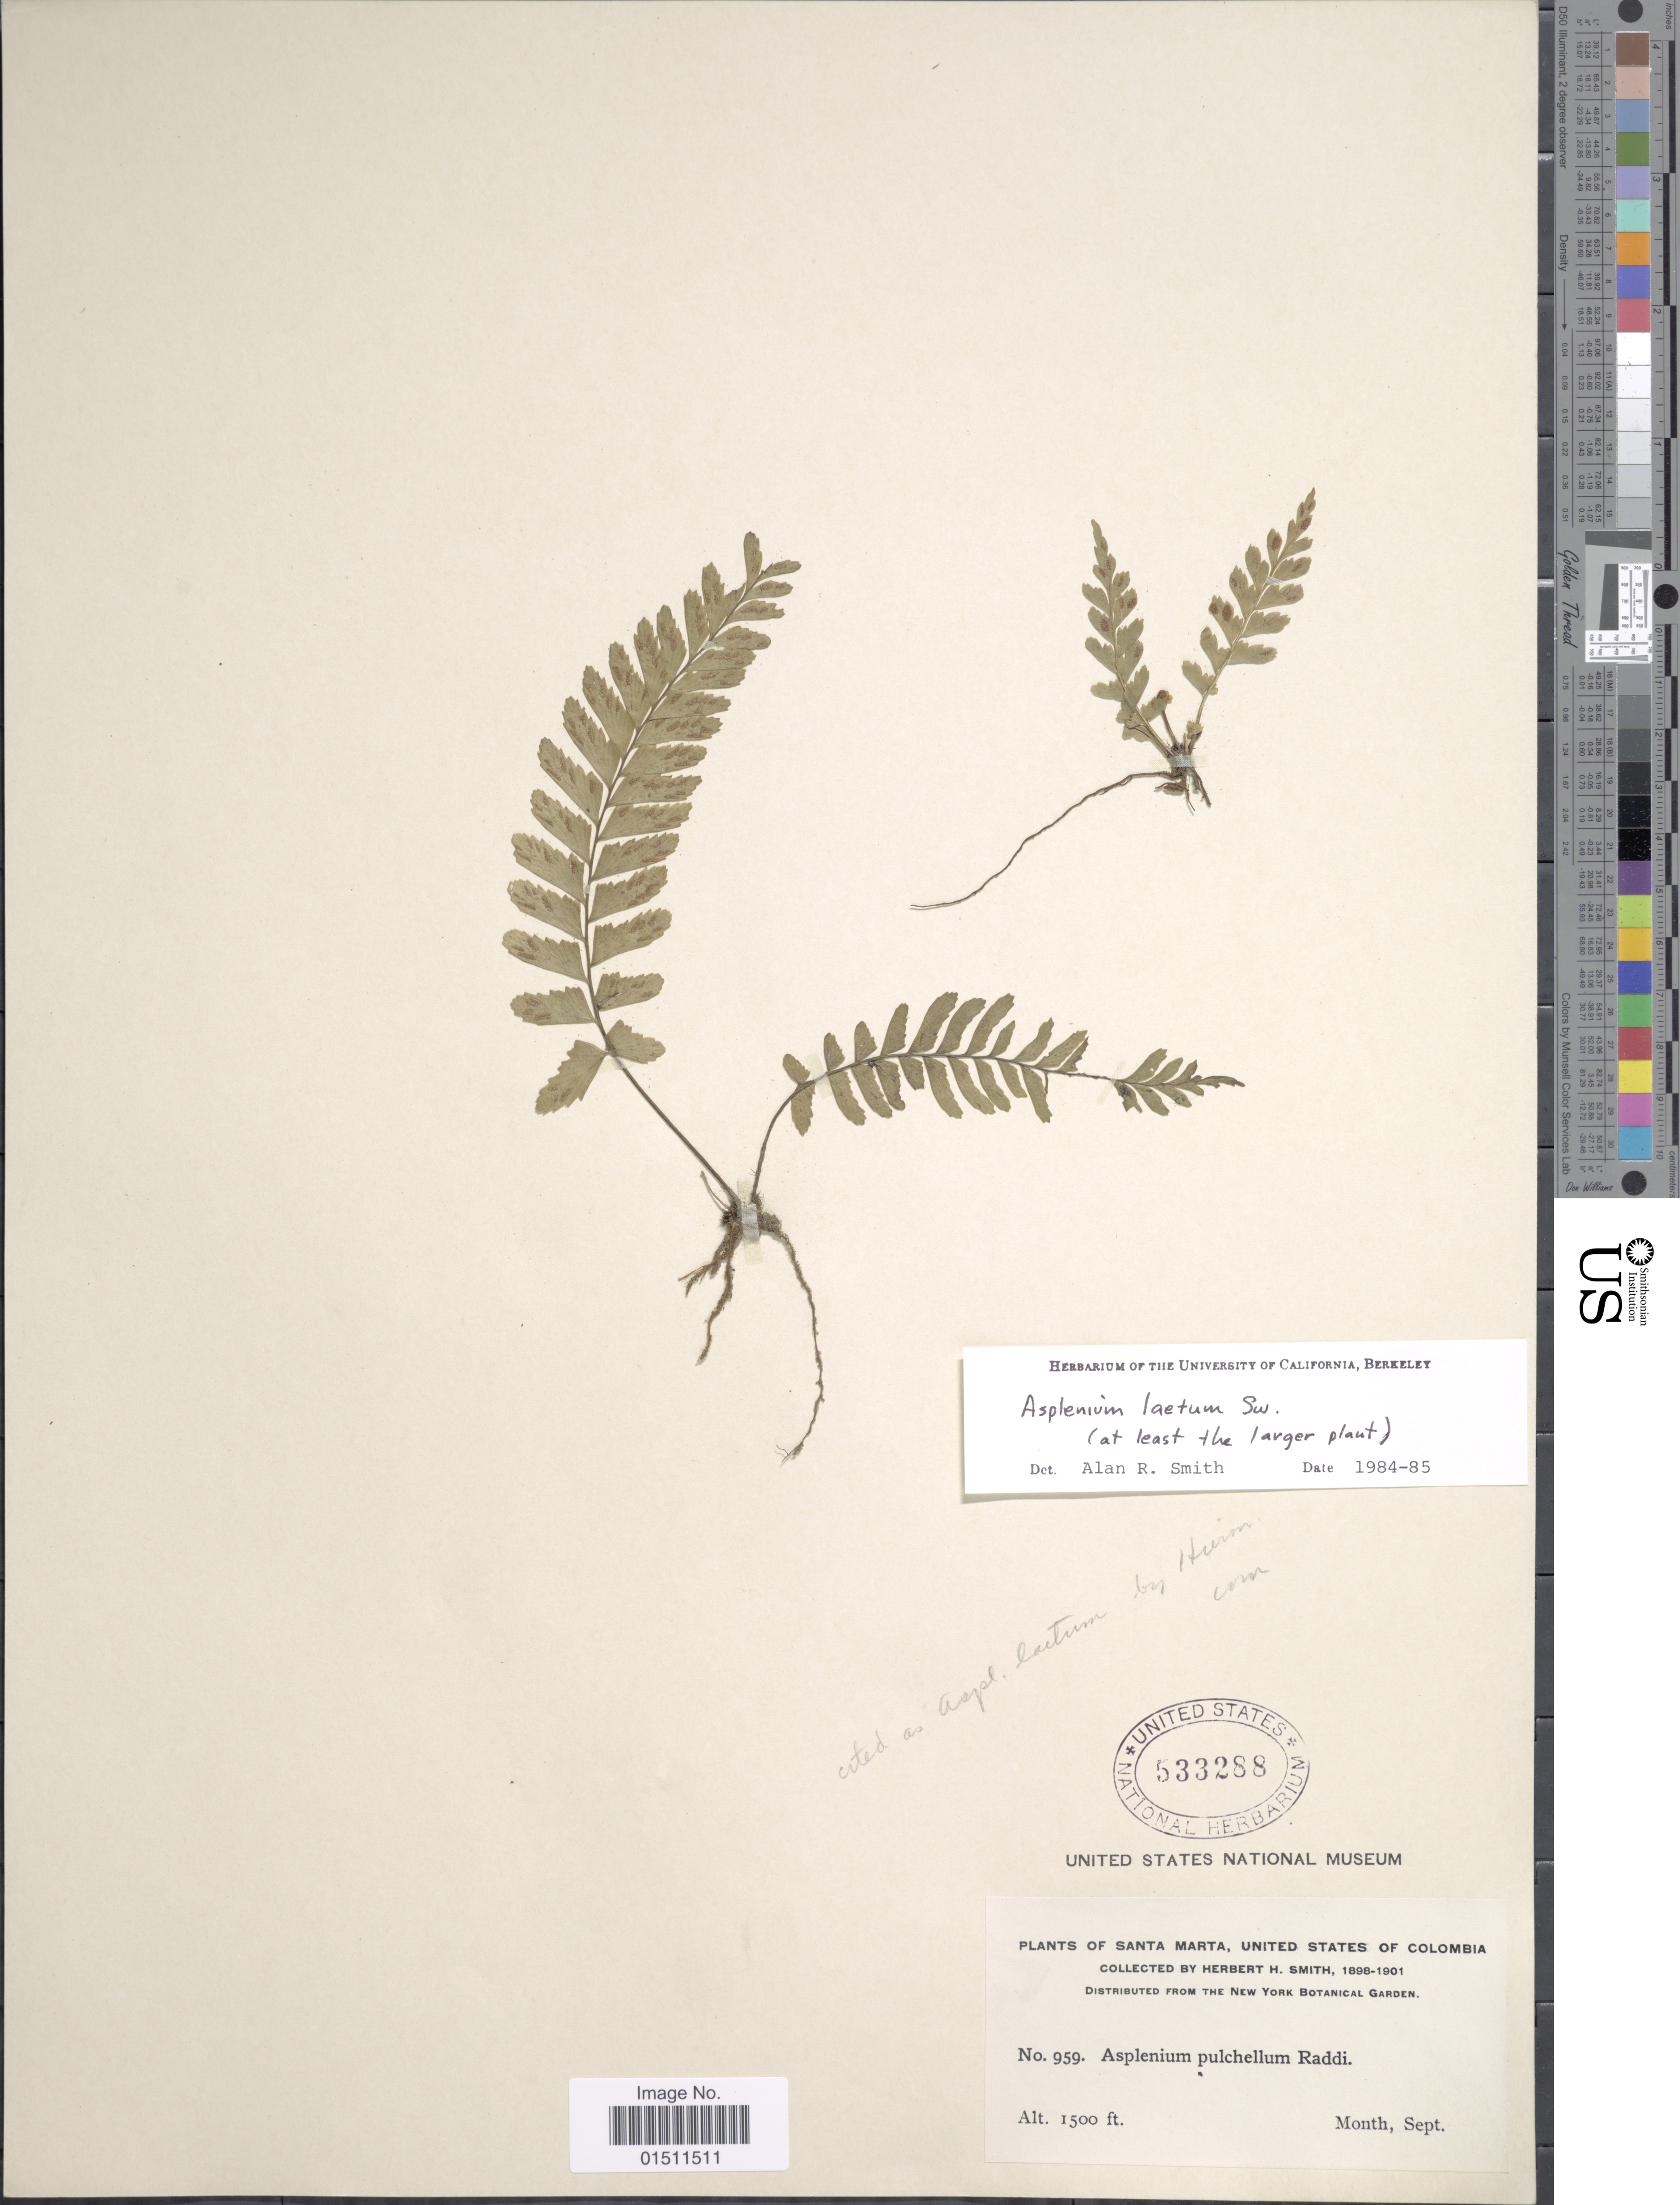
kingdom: Plantae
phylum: Tracheophyta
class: Polypodiopsida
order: Polypodiales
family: Aspleniaceae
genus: Asplenium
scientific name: Asplenium laetum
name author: Sw.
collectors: Herbert H. Smith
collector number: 959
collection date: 1898-09/1901-09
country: Colombia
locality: Santa Marta, United States of Colombia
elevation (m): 457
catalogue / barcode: US 533288